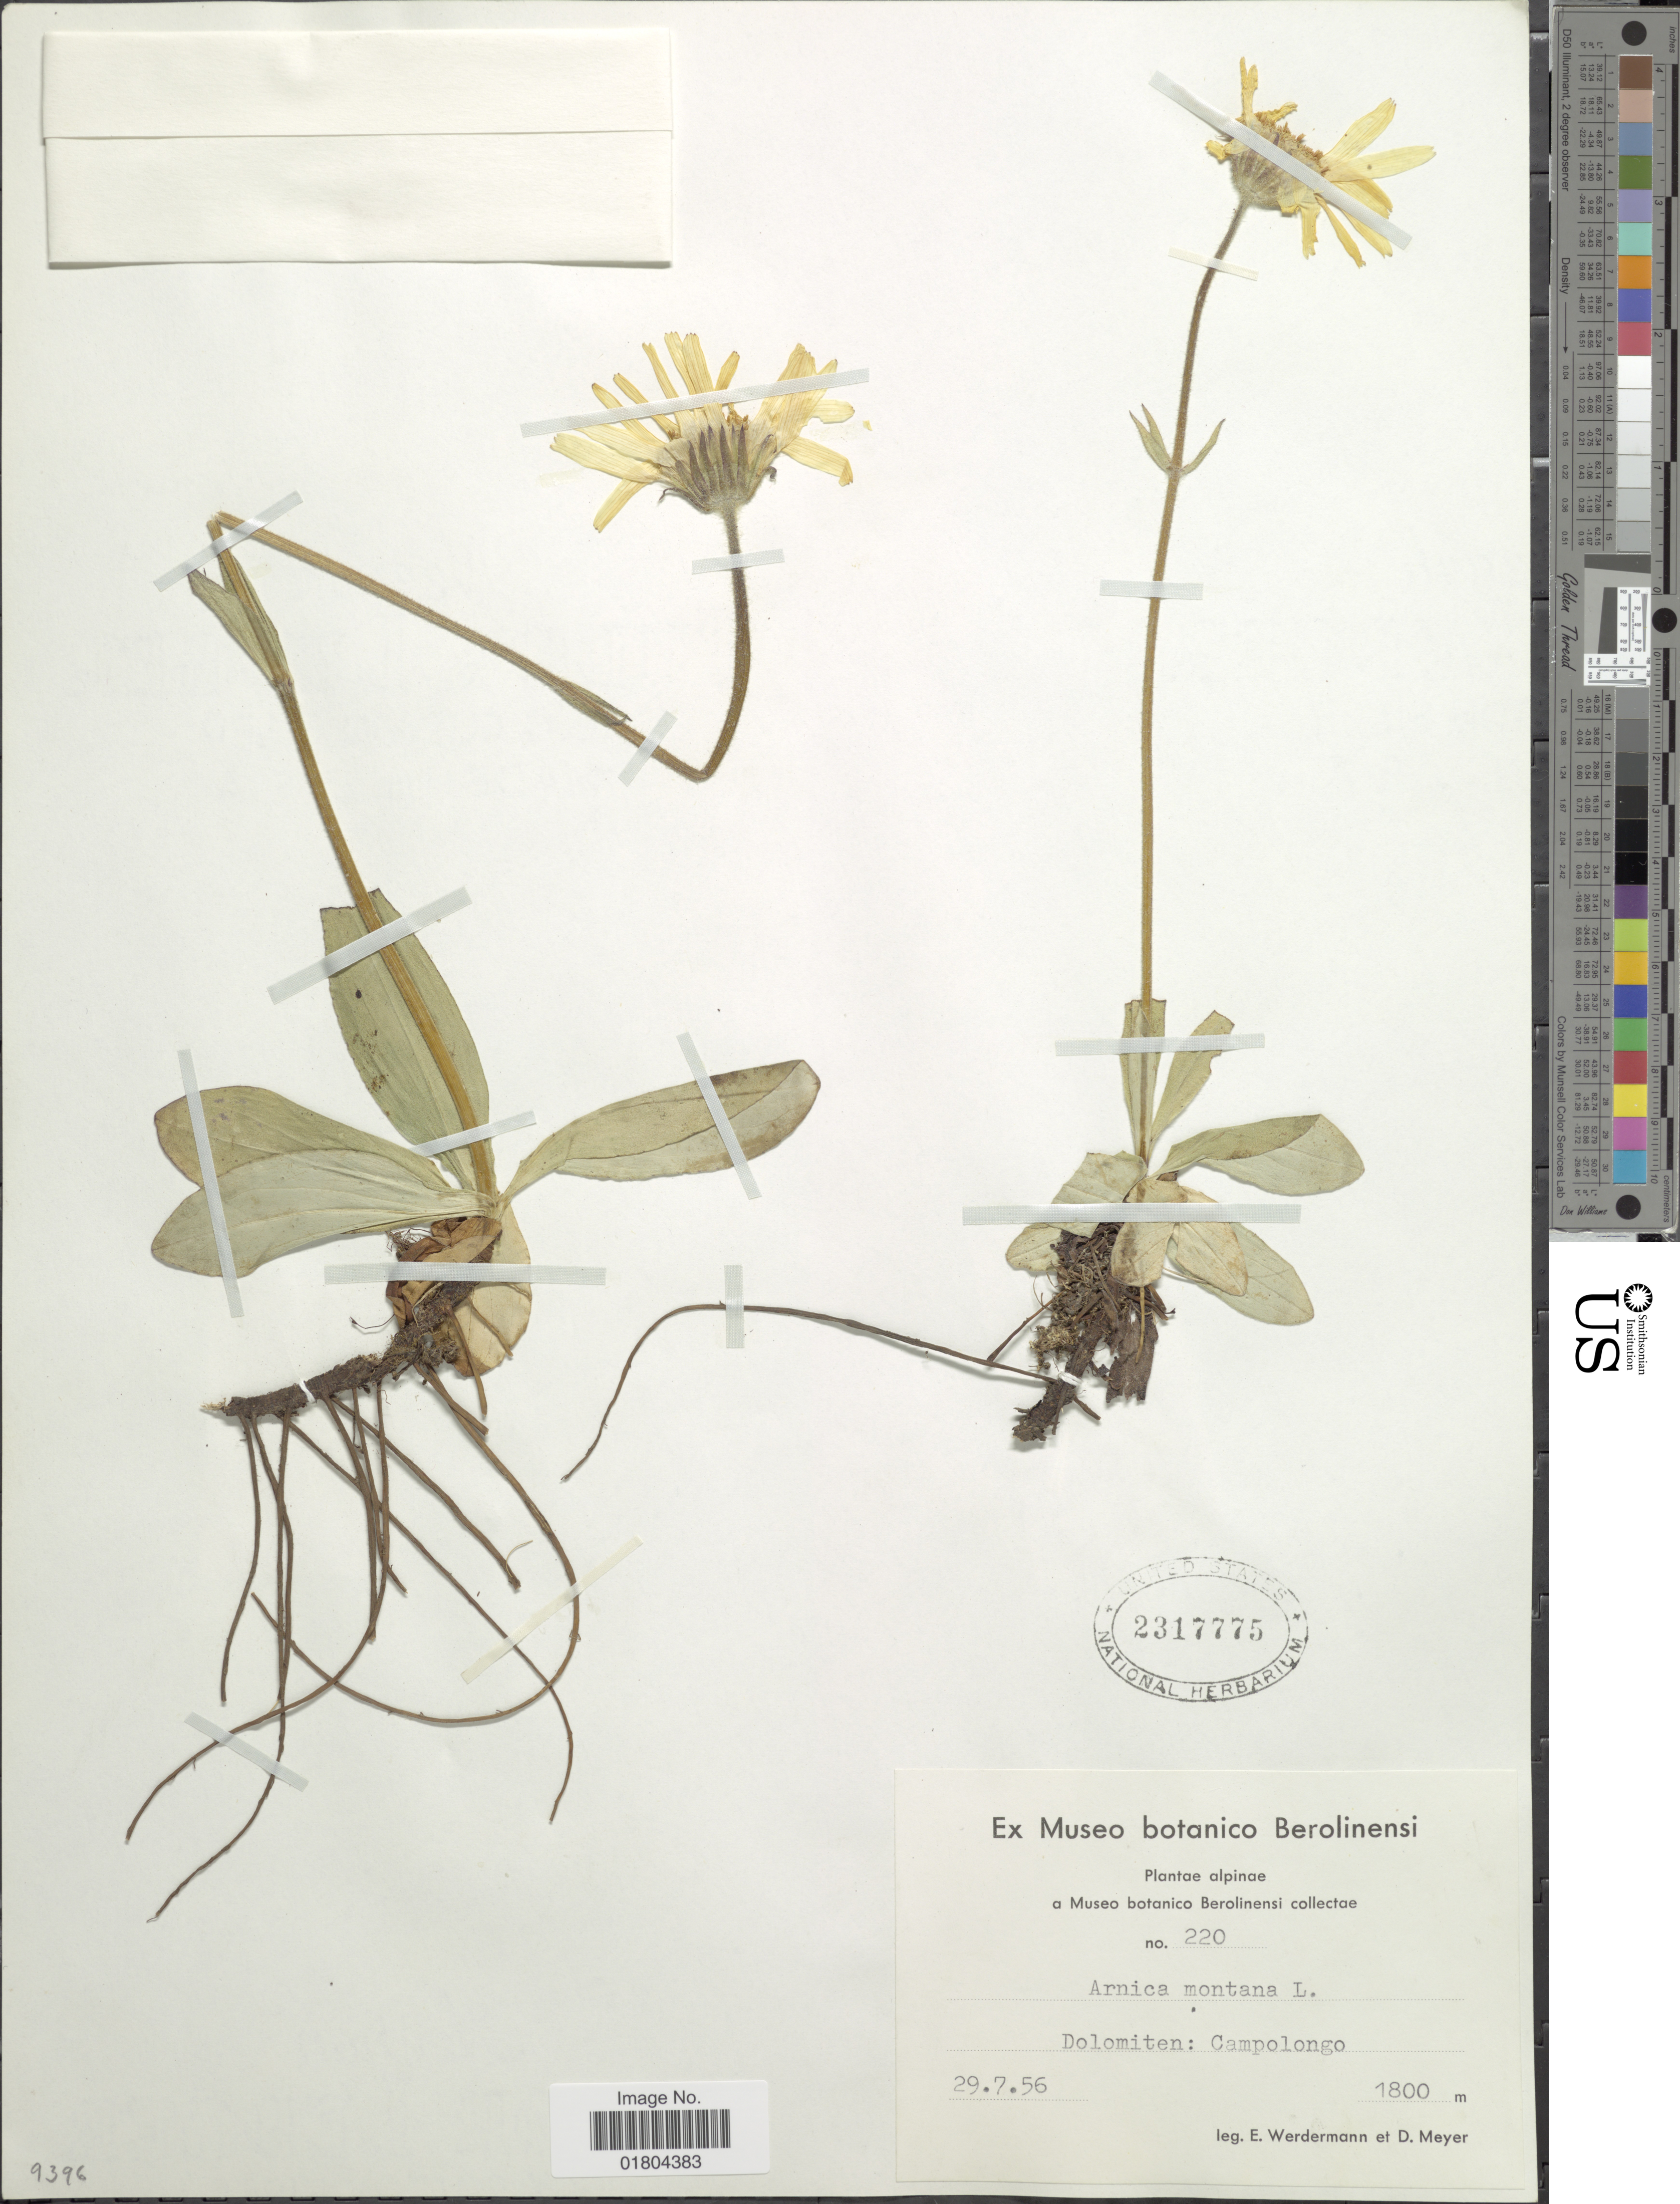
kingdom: Plantae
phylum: Tracheophyta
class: Magnoliopsida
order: Asterales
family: Asteraceae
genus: Arnica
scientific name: Arnica montana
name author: L.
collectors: E. Werdermann & D. Meyer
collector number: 220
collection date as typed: Transcribed d/m/y: 29/7/56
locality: Dolomiten: Campolongo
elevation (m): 1800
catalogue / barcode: US 2317775